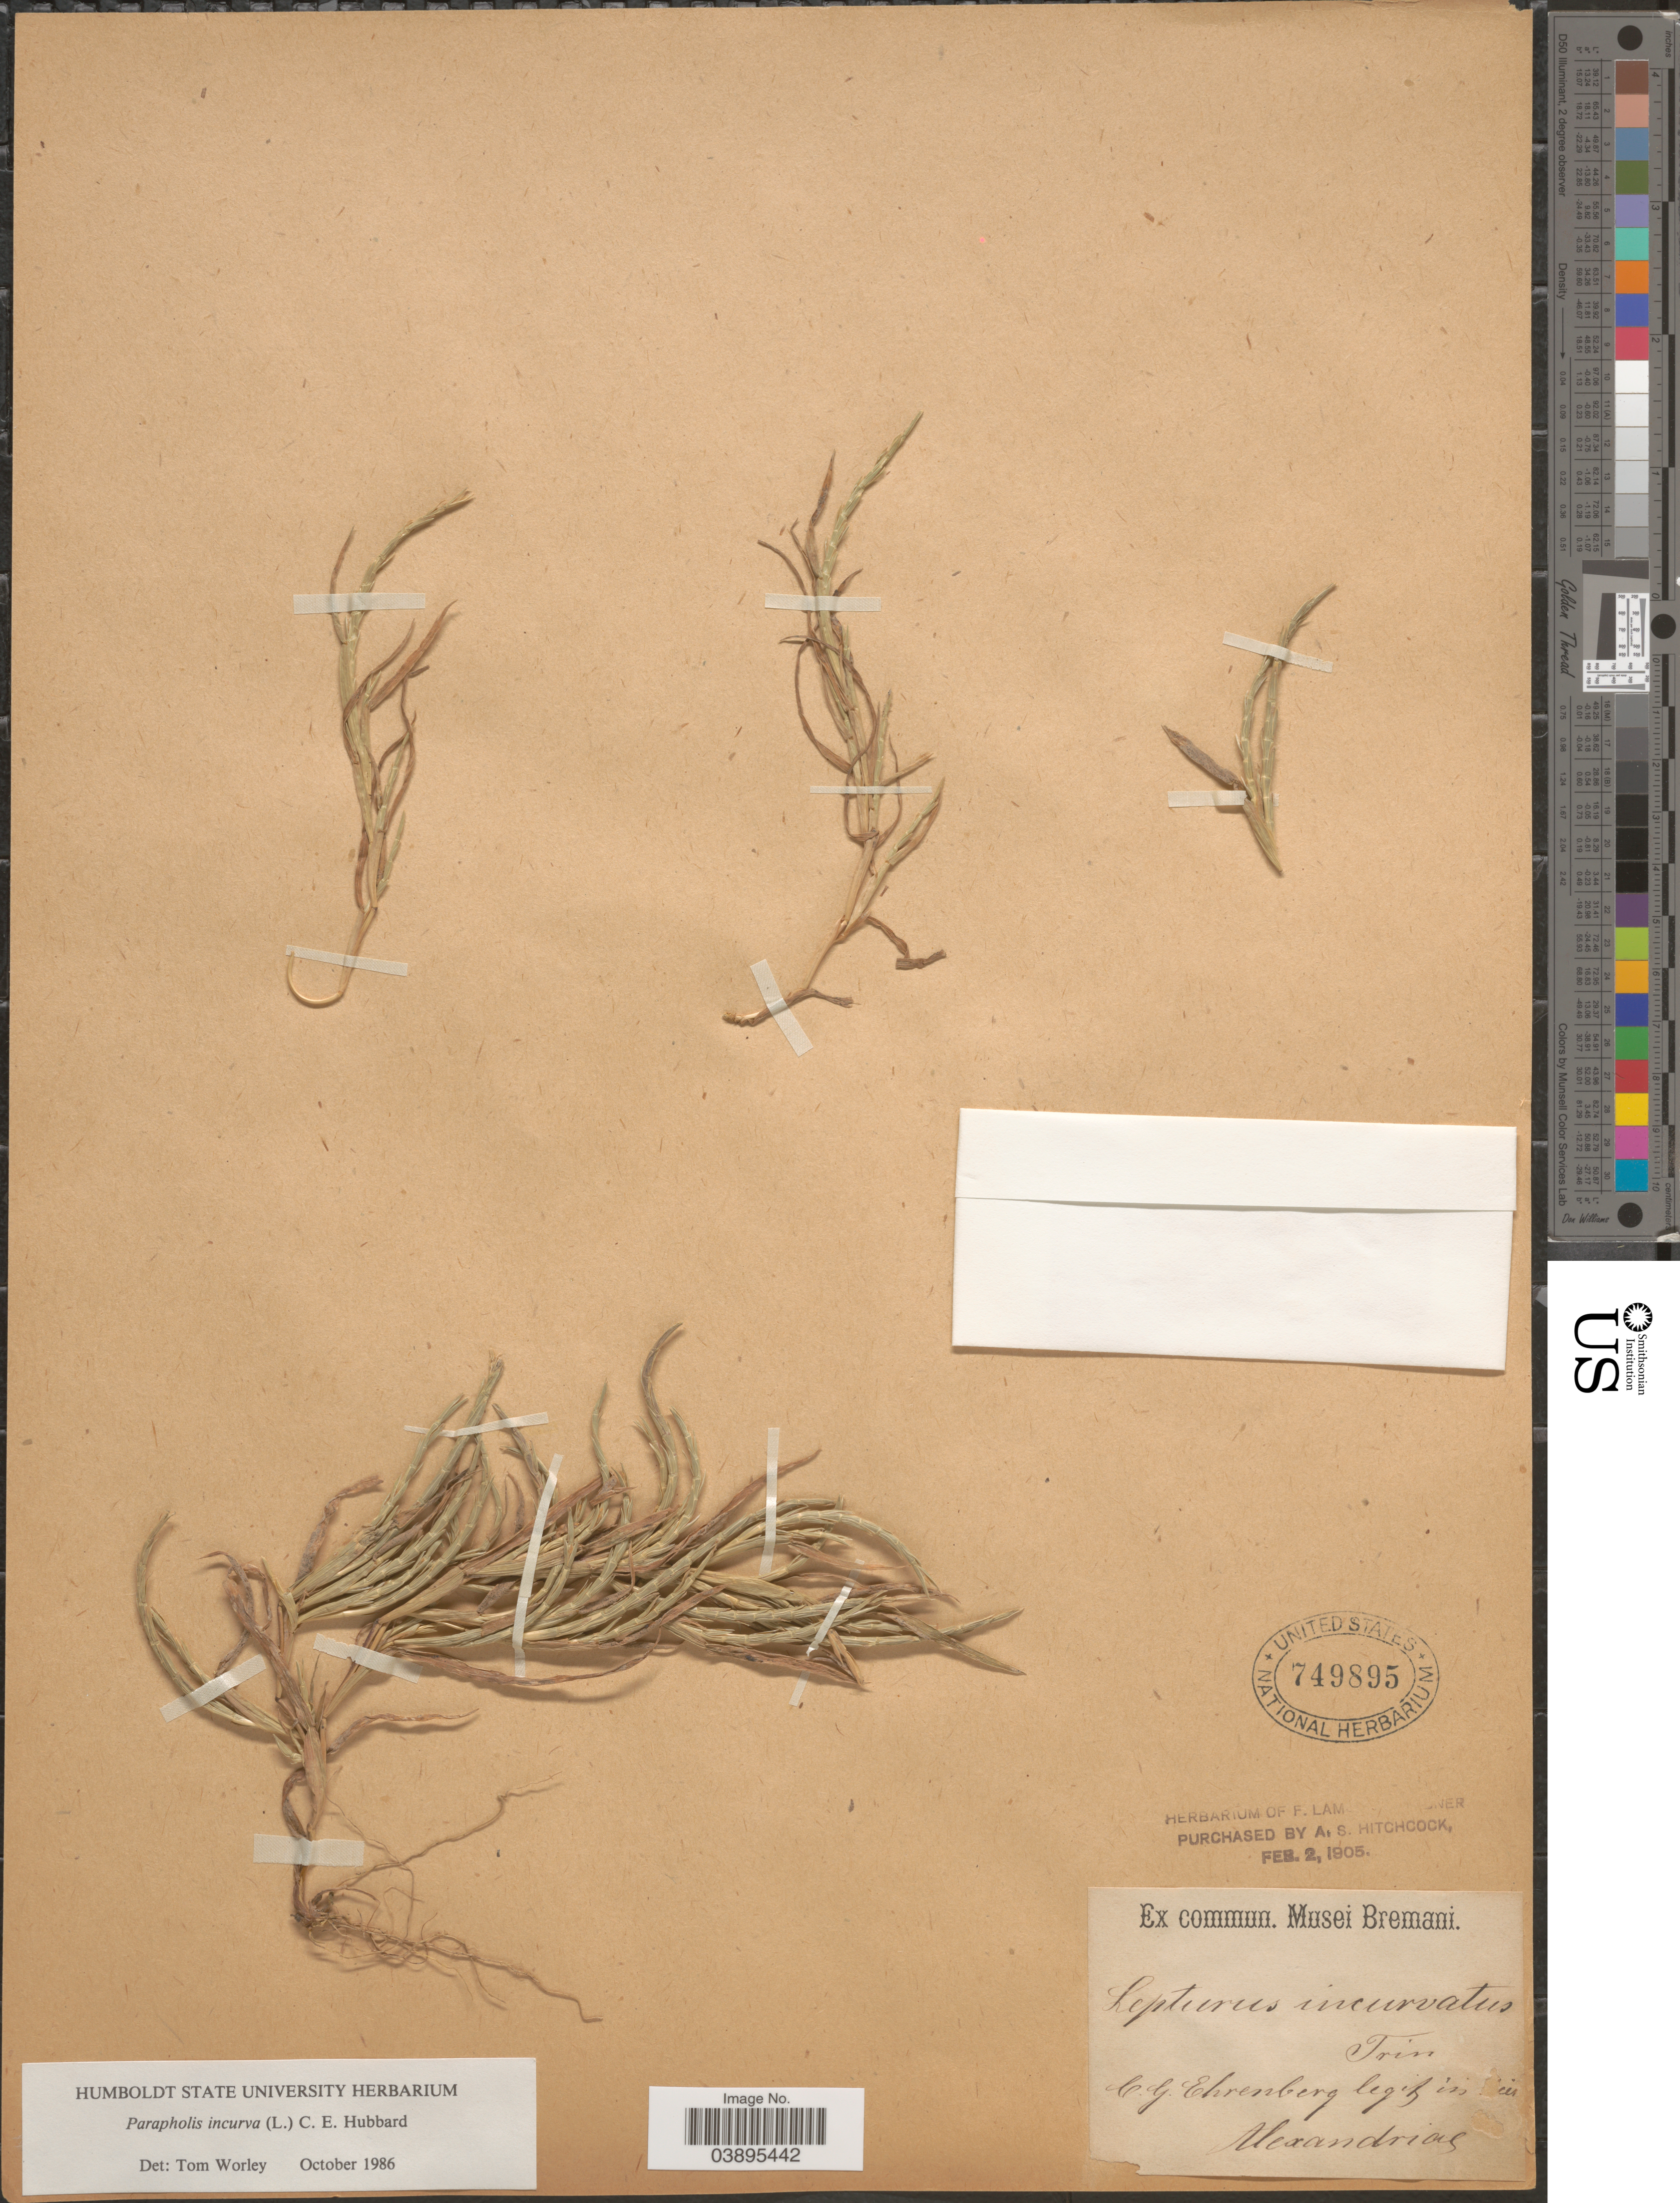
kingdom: Plantae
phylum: Tracheophyta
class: Liliopsida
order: Poales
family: Poaceae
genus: Parapholis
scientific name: Parapholis incurva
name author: (L.) C.E. Hubb.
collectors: C. Ehrenberg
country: Egypt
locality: Alexandriae.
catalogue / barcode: US 749895